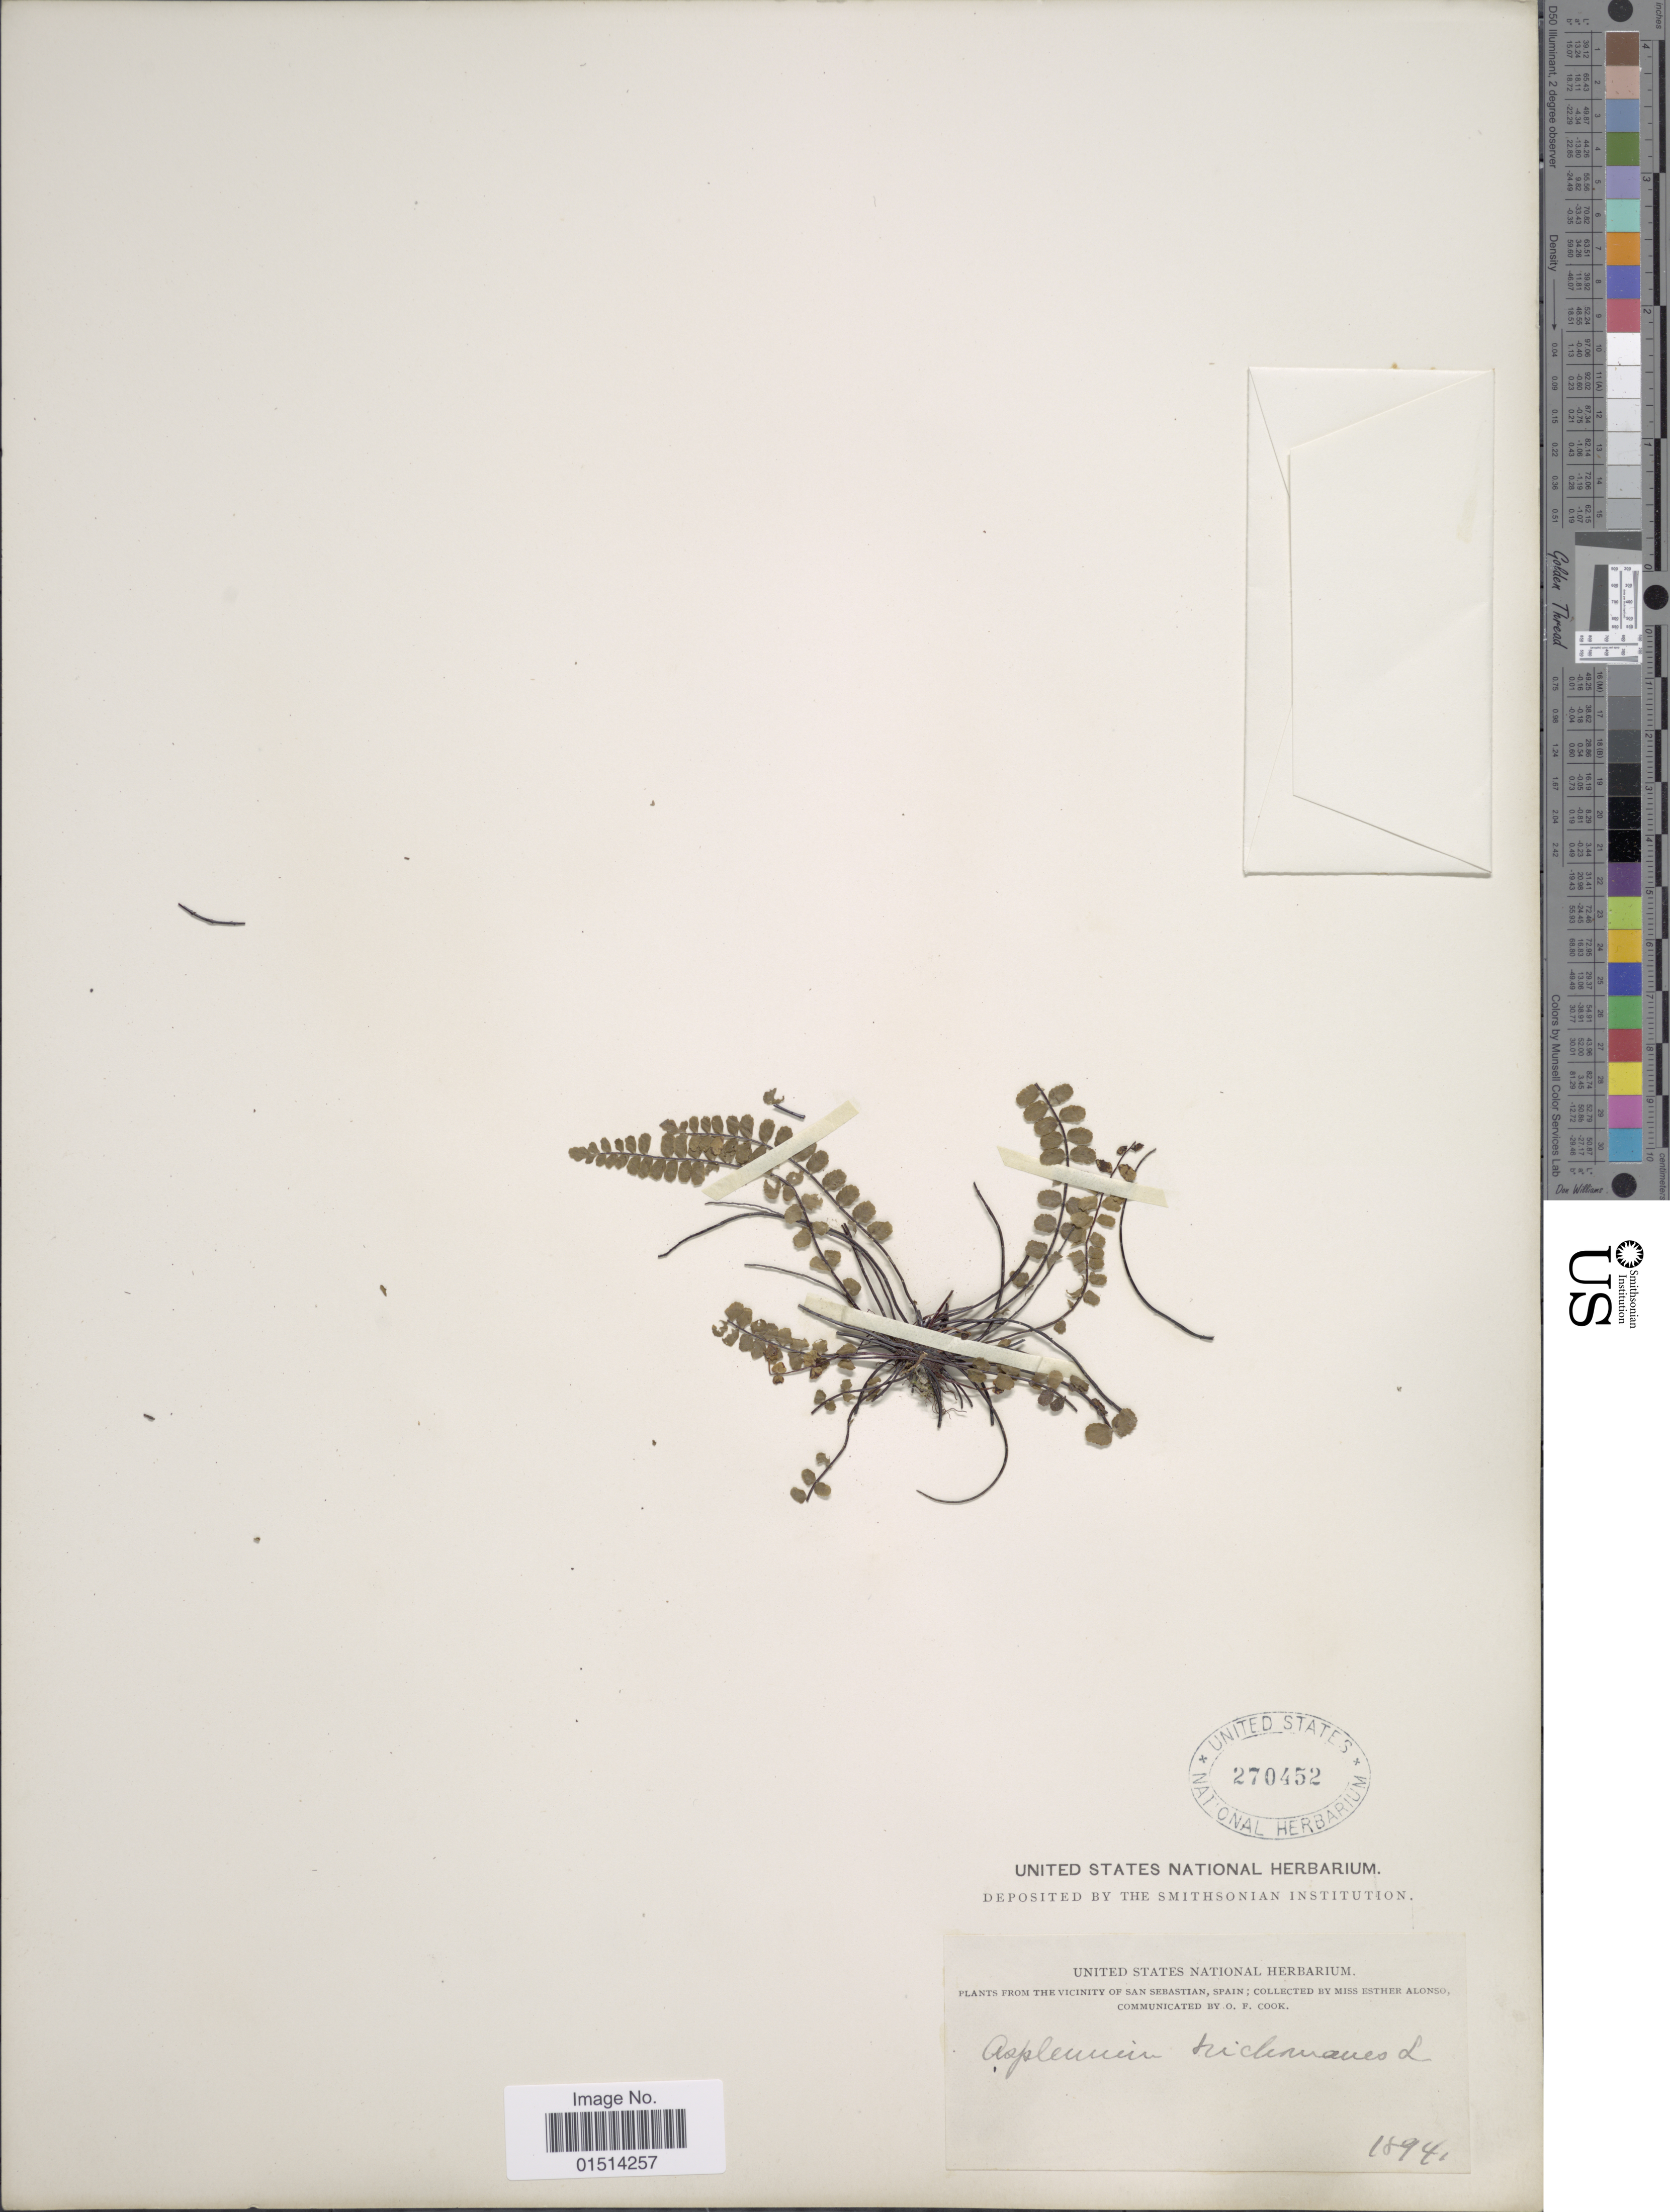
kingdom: Plantae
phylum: Tracheophyta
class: Polypodiopsida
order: Polypodiales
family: Aspleniaceae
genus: Asplenium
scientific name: Asplenium trichomanes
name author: L.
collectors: E. Alonso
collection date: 1894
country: Spain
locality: San Sebastian, Spain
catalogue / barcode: US 270452